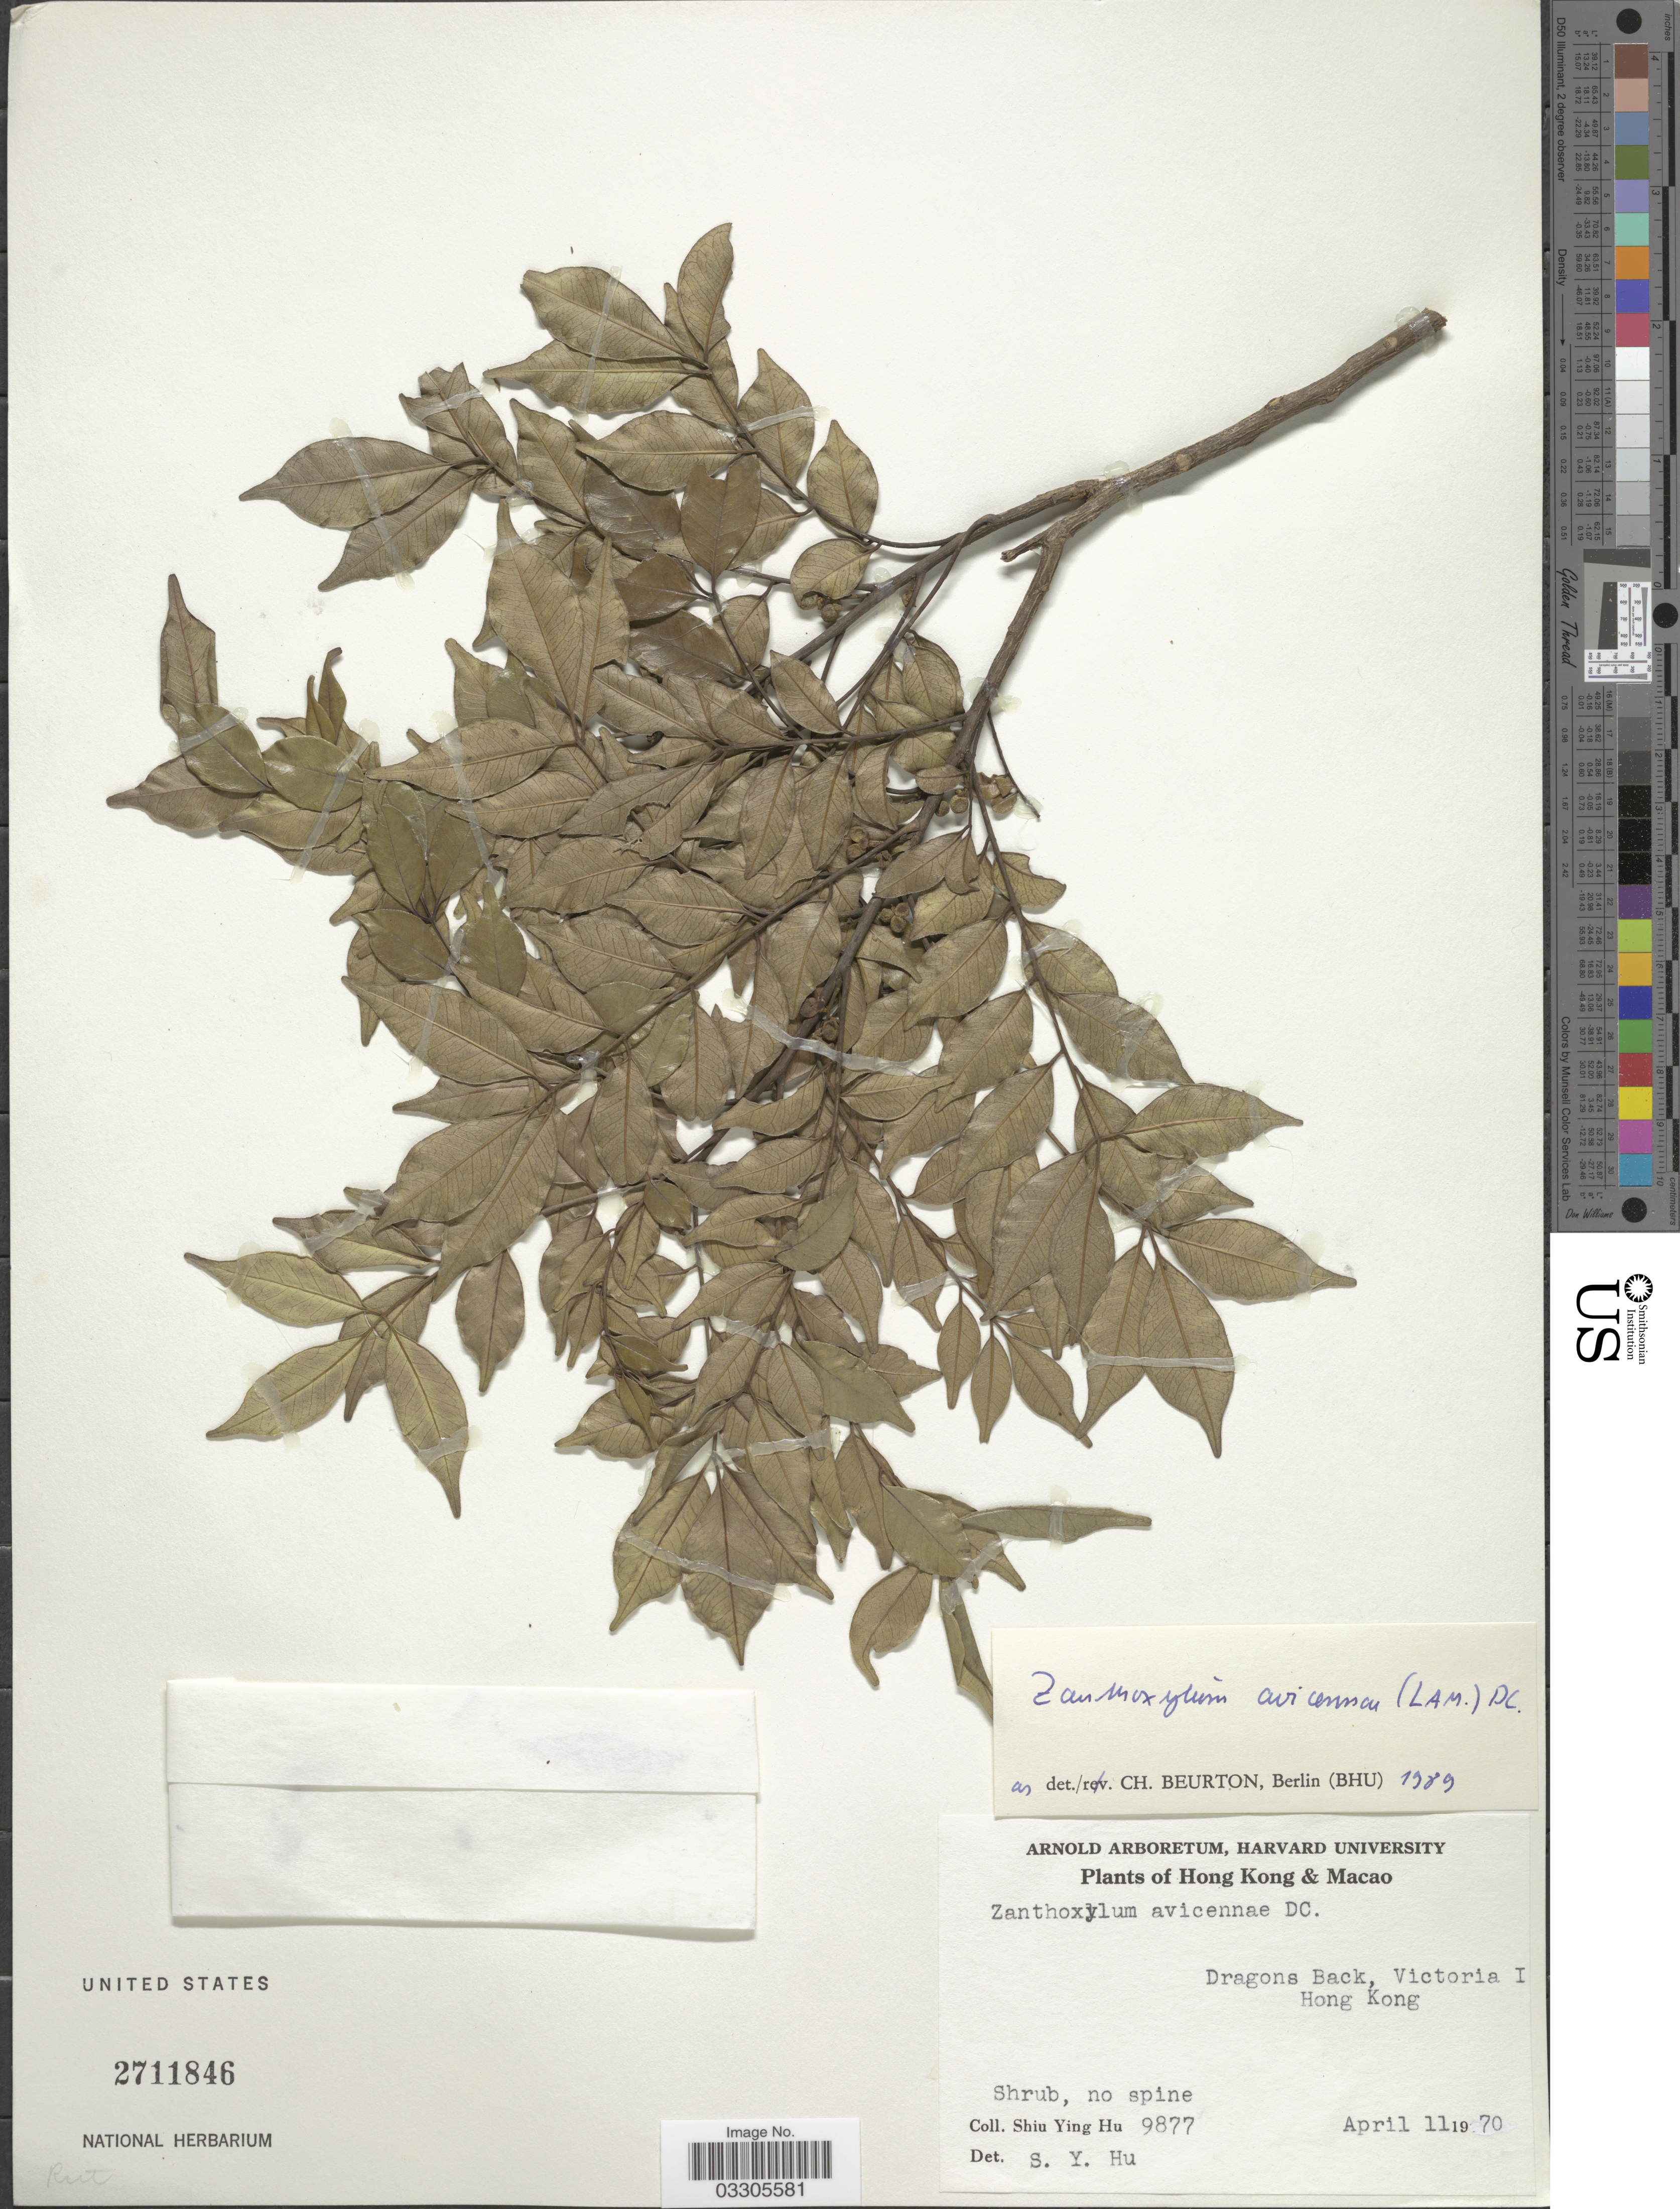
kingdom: Plantae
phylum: Tracheophyta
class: Magnoliopsida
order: Sapindales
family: Rutaceae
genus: Zanthoxylum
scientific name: Zanthoxylum avicennae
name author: (Lam.) DC.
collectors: S. Y. Hu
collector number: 9877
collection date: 1970-04-11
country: China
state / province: Hong Kong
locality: Dragons Back, Victoria I.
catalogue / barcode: US 2711846